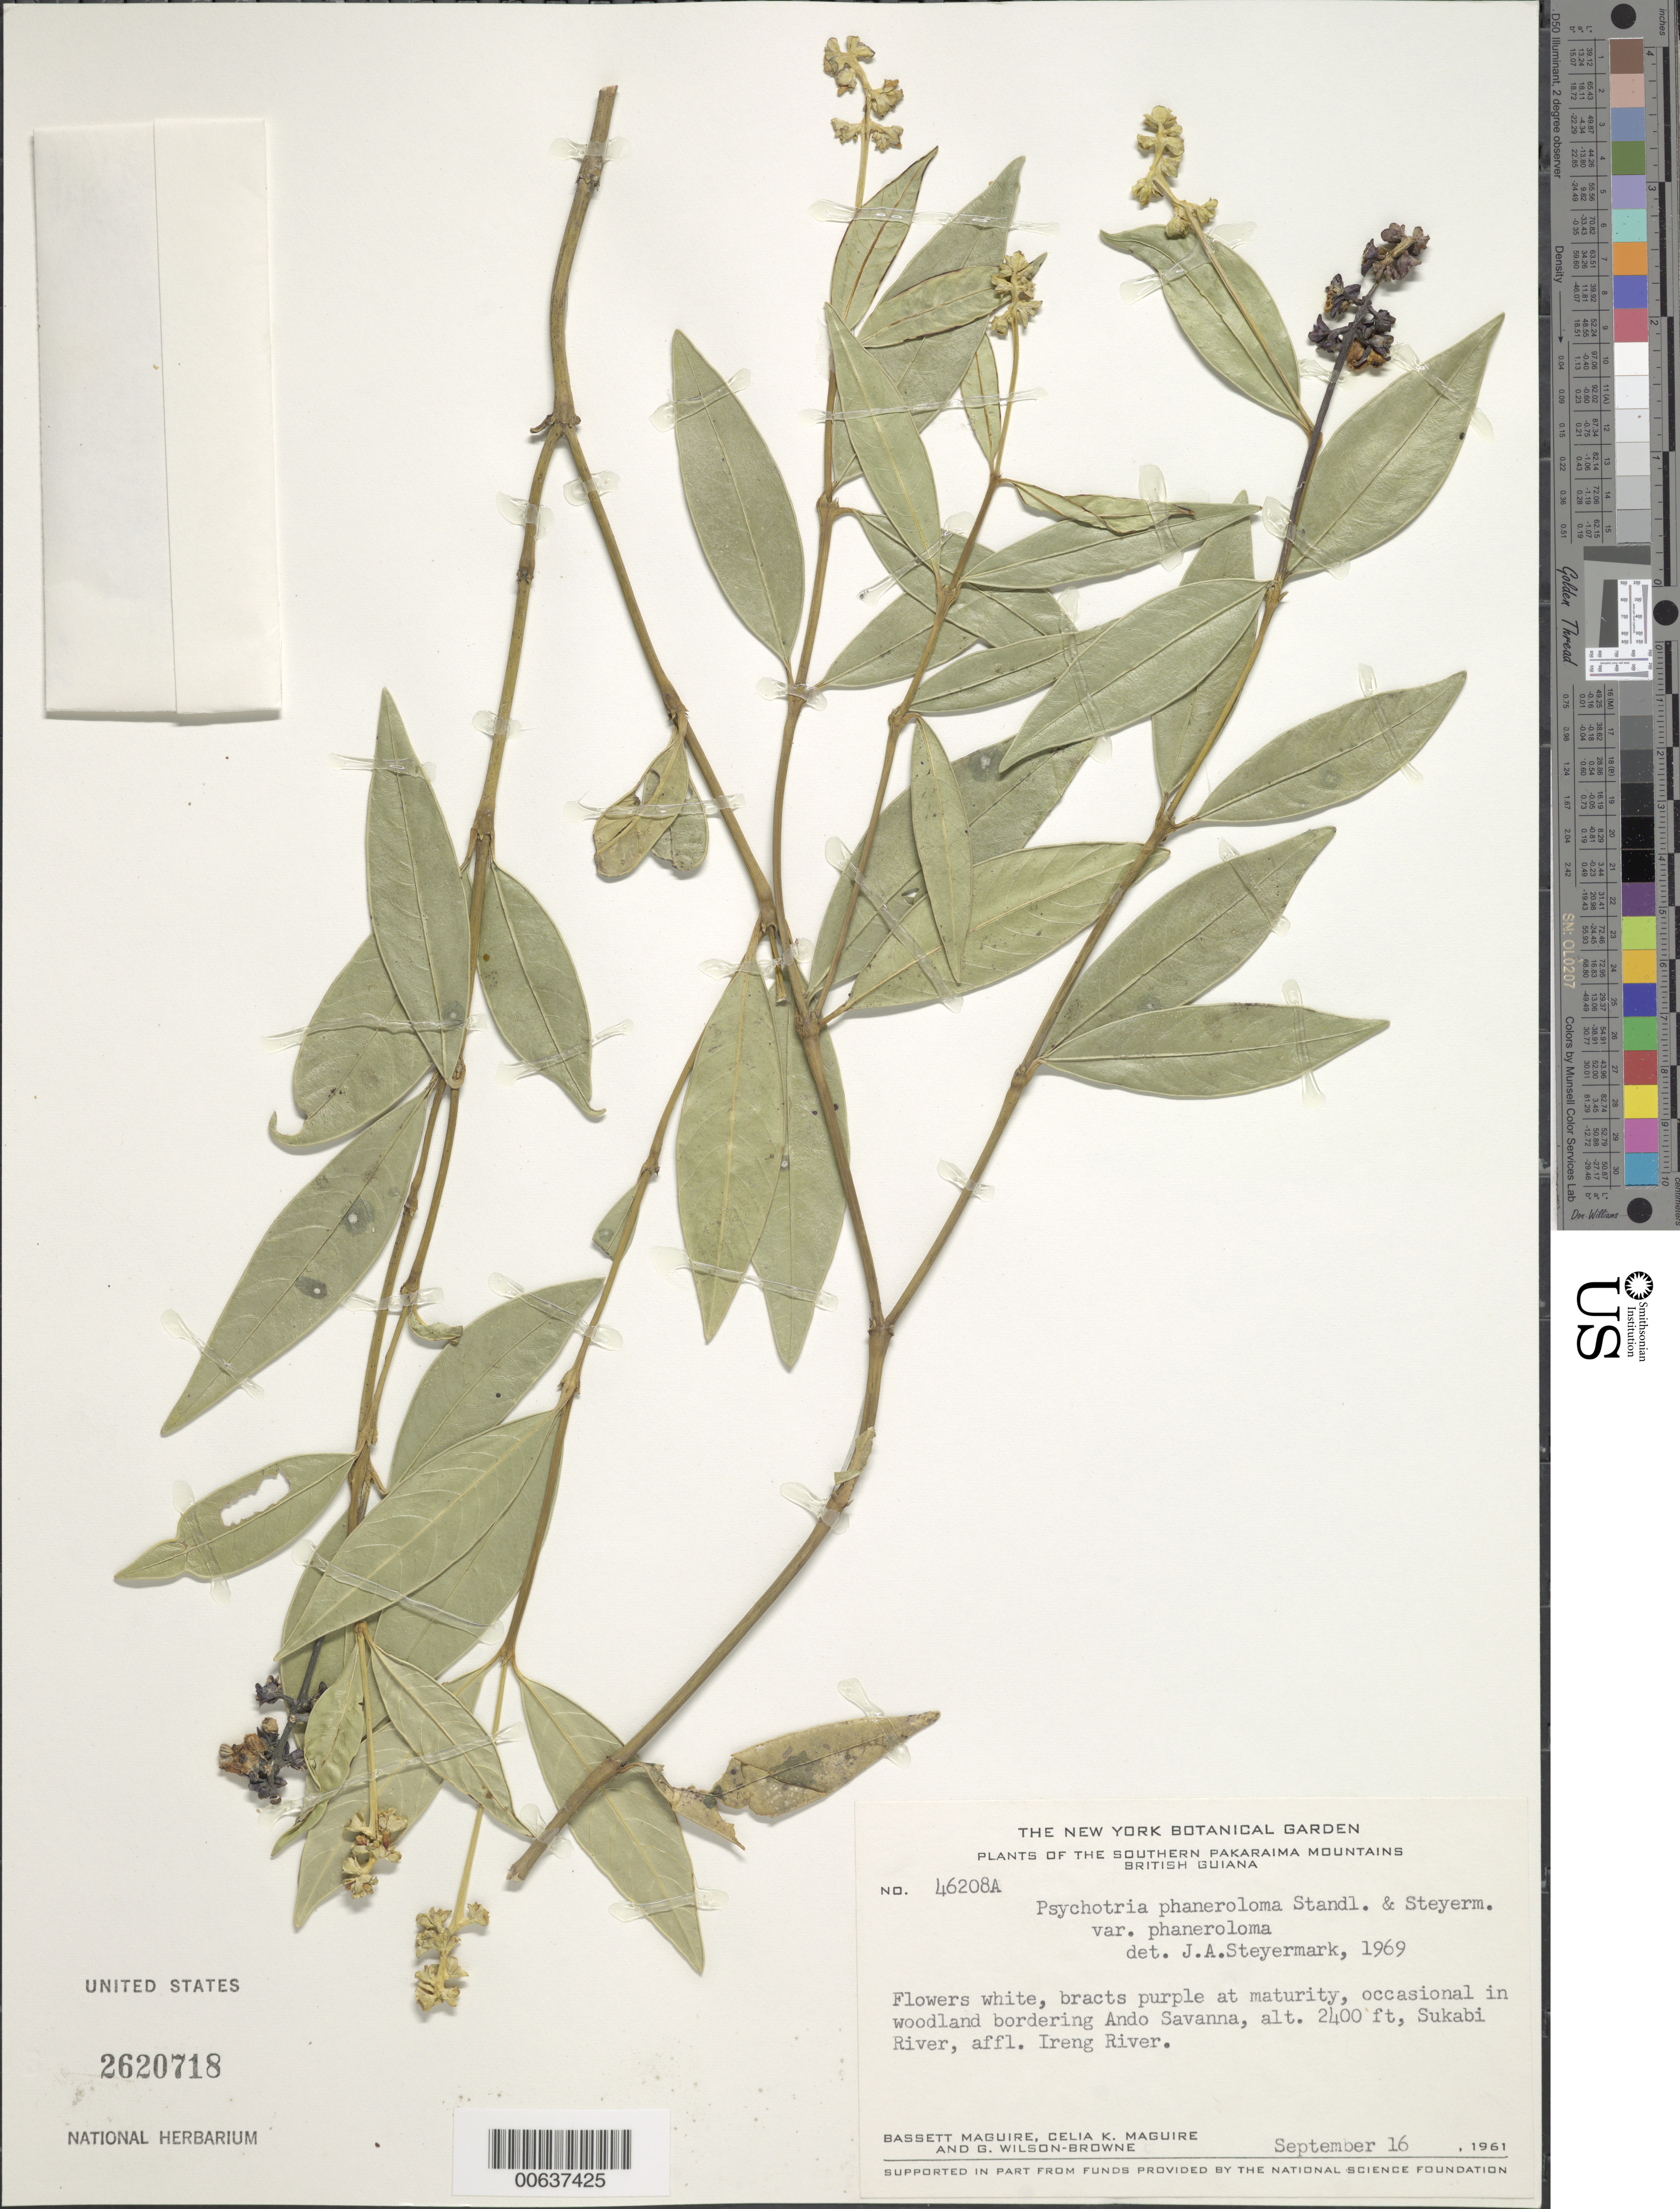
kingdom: Plantae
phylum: Tracheophyta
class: Magnoliopsida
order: Gentianales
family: Rubiaceae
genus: Palicourea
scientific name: Palicourea phaneroloma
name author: (Standl. & Steyerm.) Delprete & J.H. Kirkbr.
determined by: Kirkbride, J. H., Jr.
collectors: B. Maguire, C. K. Maguire & G. Wilson-Browne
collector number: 46208 A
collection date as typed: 16-Sep-61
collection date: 1961-09-16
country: Guyana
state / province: Potaro-Siparuni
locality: Pakaraima Mts., Ando Savanna, Sukabi River, affl. Ireng River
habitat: Woodland bordering savanna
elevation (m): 732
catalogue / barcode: US 2620718